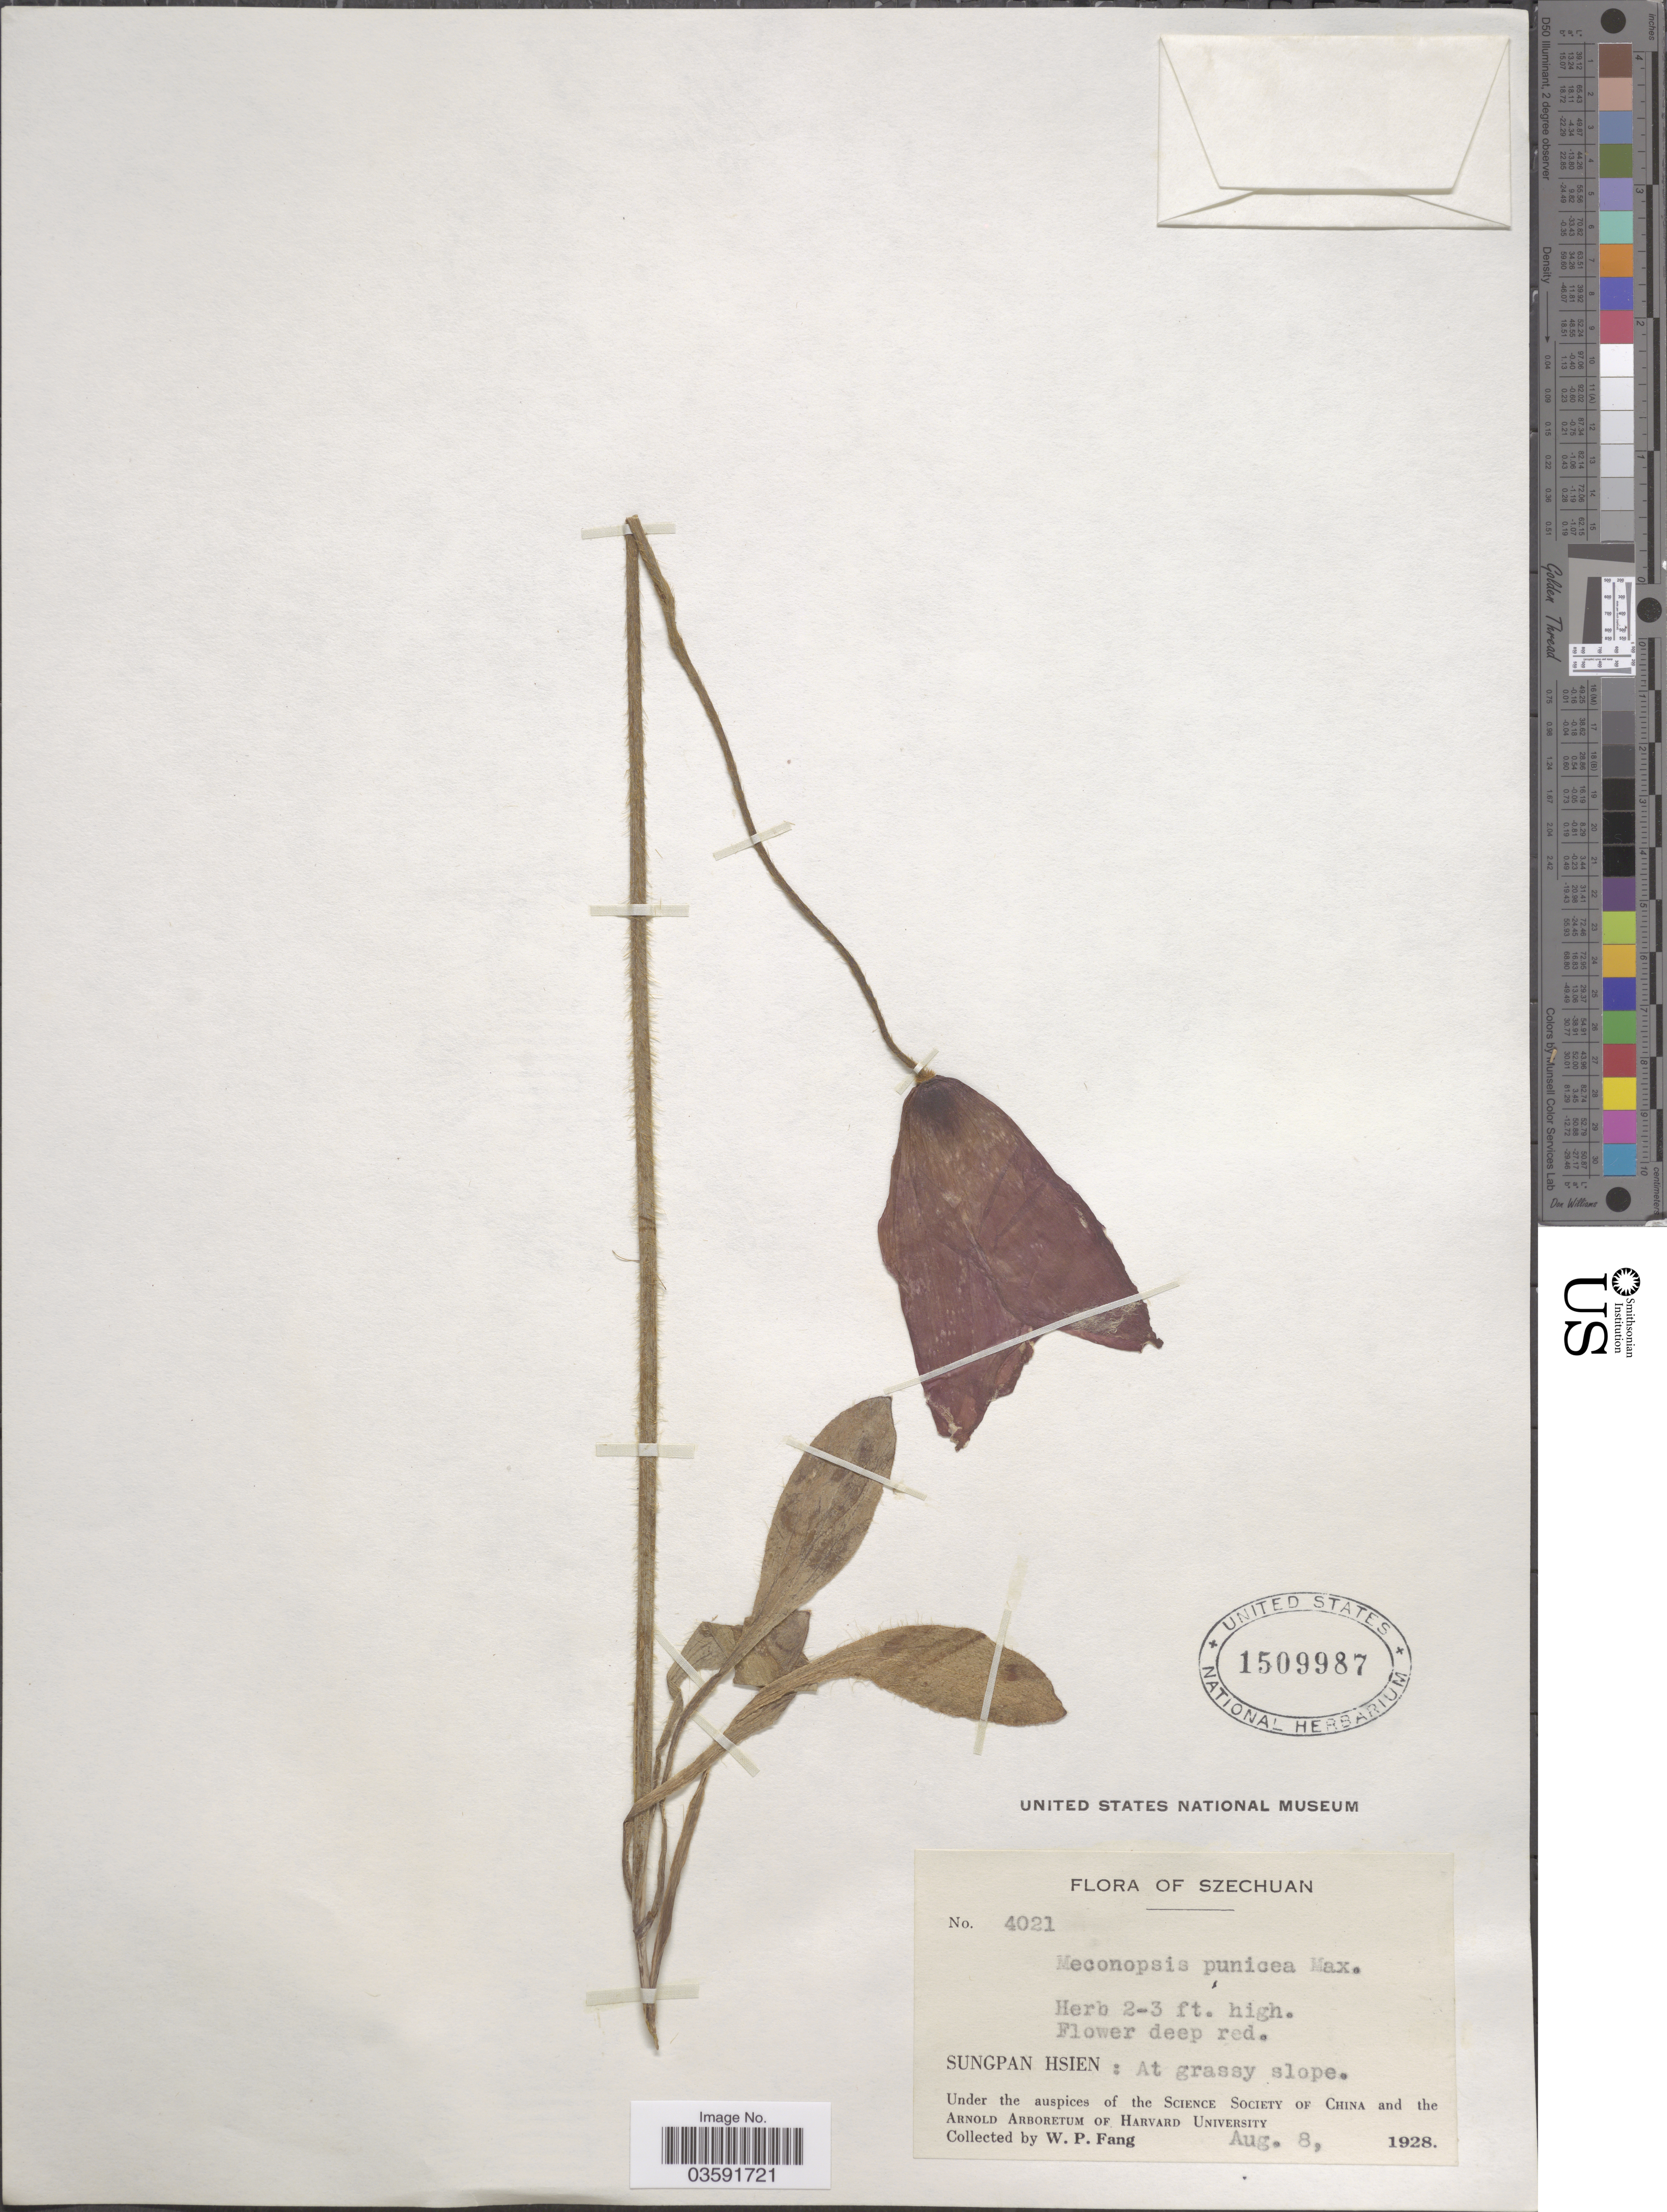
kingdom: Plantae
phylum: Tracheophyta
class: Magnoliopsida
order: Ranunculales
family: Papaveraceae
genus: Meconopsis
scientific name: Meconopsis punicea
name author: Maxim.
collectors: W. P. Fang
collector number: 4021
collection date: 1928-08-08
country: China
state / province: Sichuan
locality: Szechuan. Sungpan Hsien.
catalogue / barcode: US 1509987